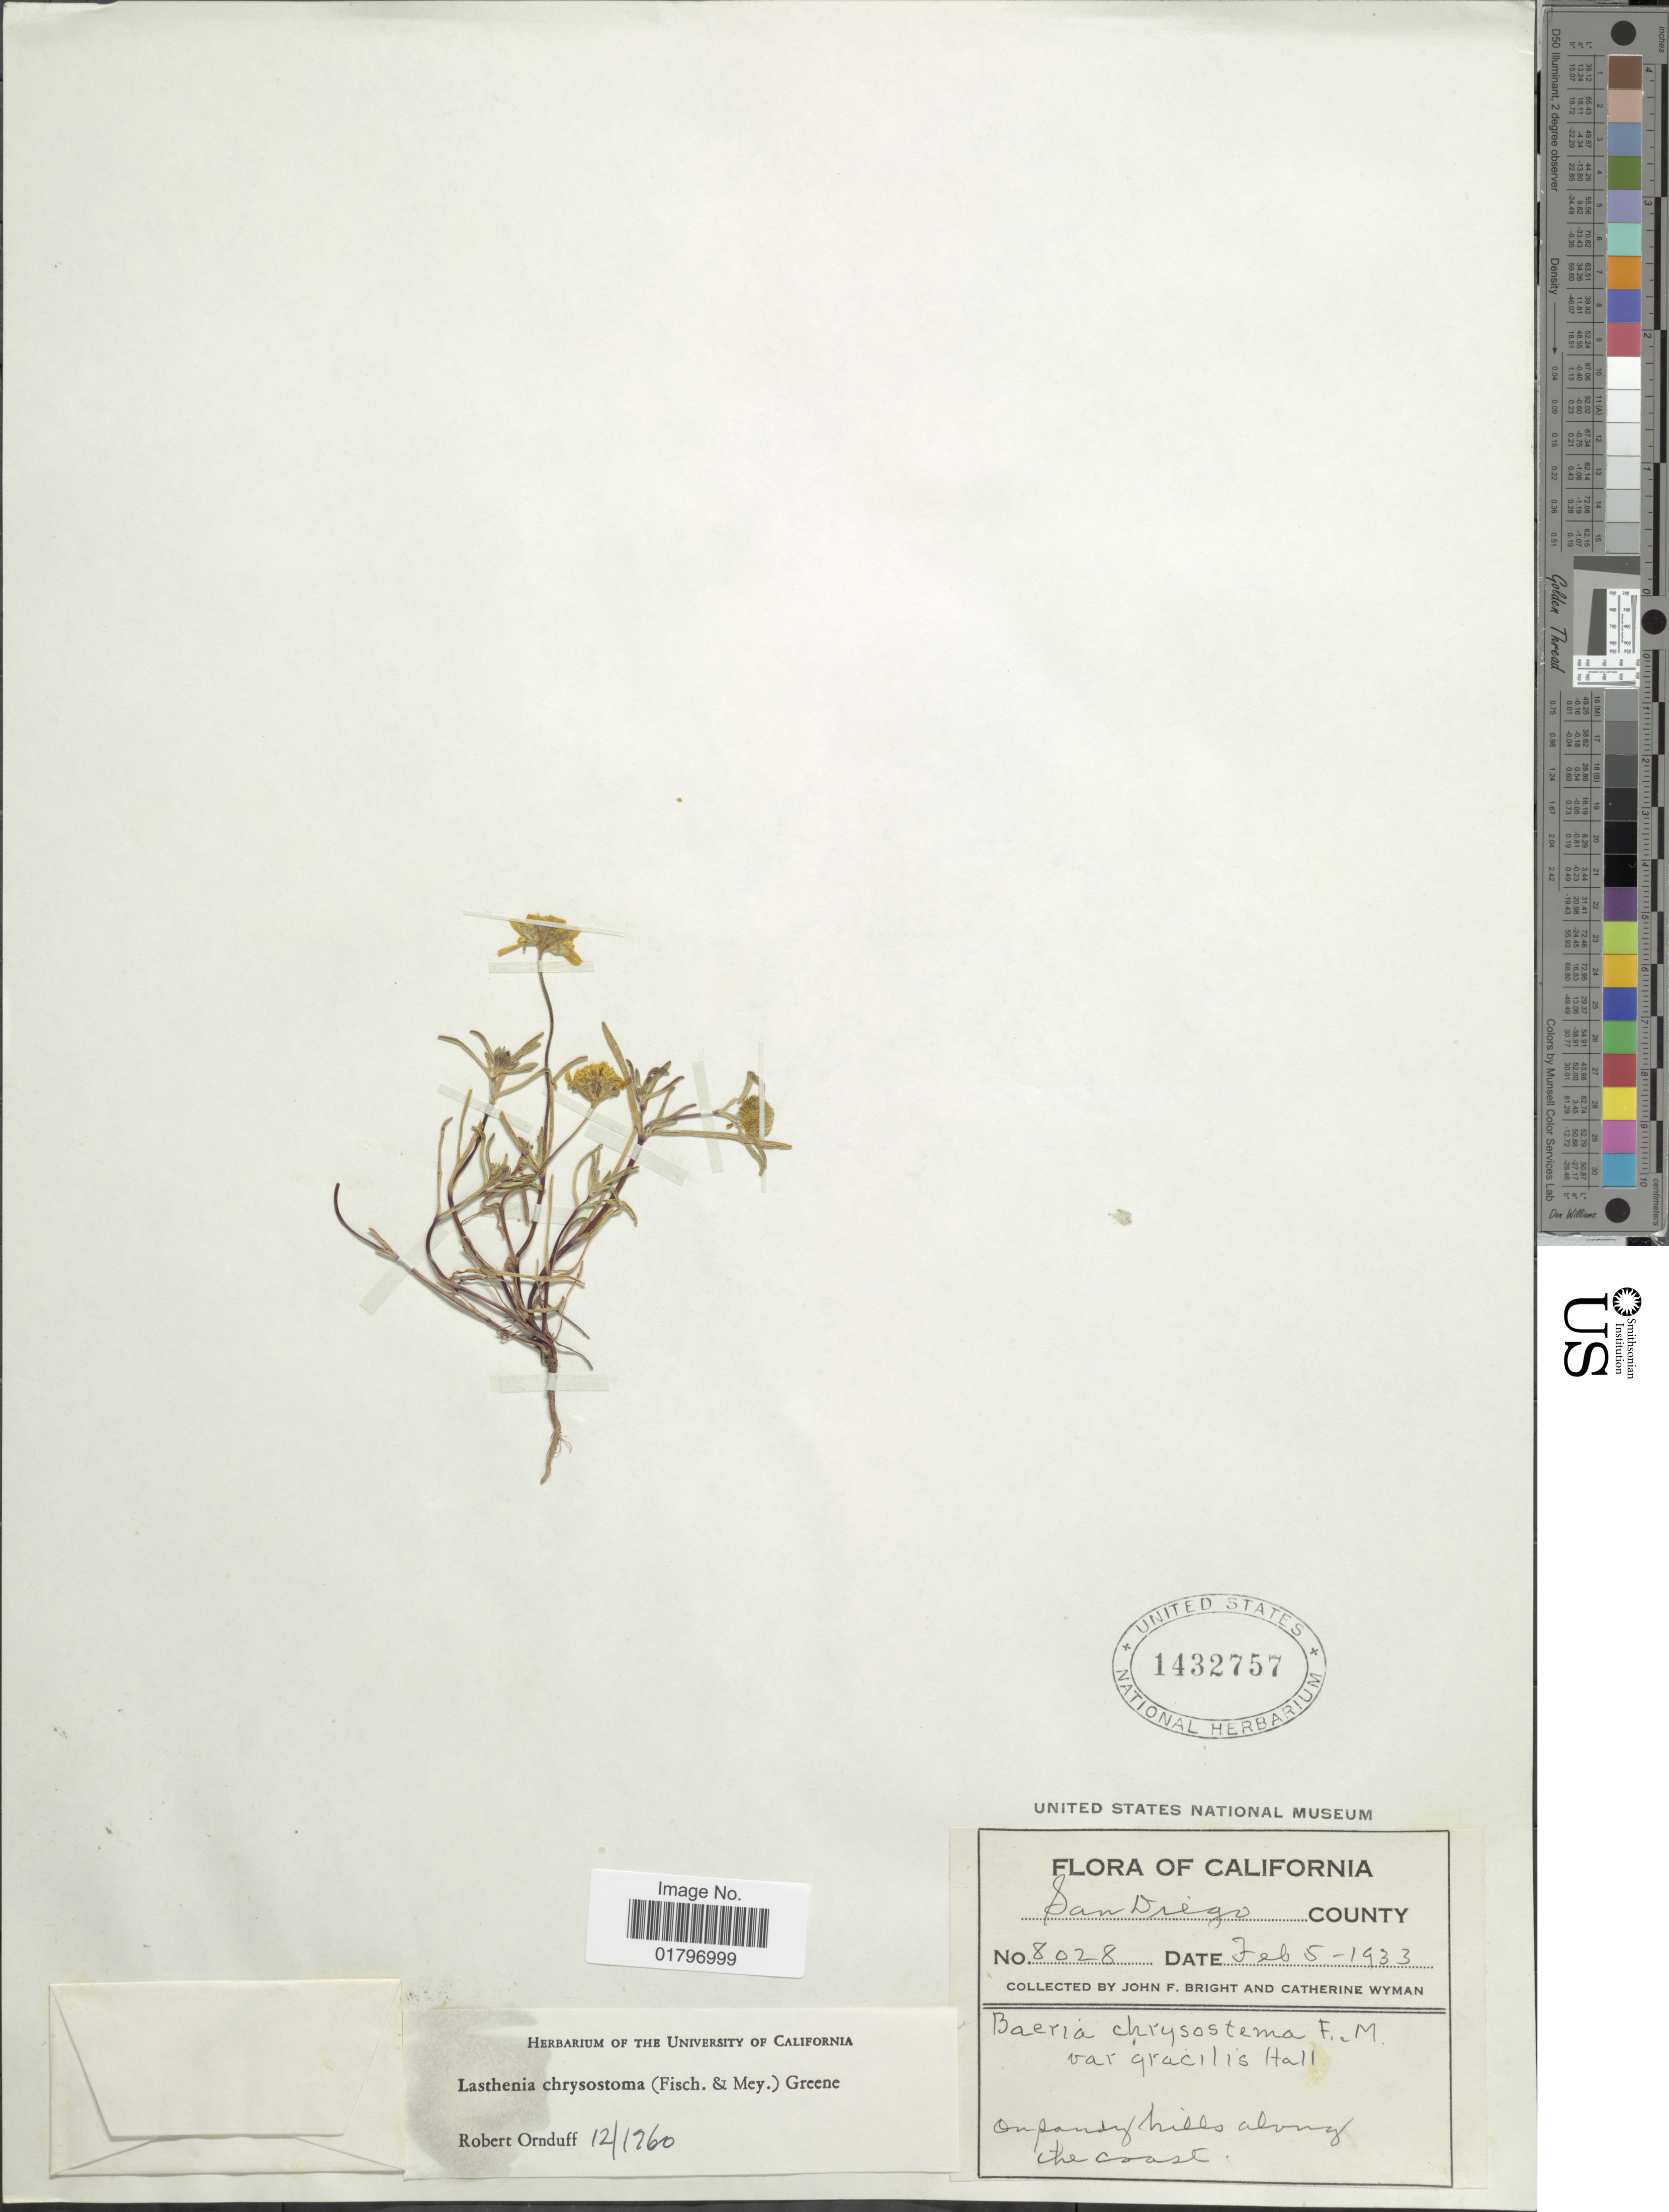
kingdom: Plantae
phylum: Tracheophyta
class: Magnoliopsida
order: Asterales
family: Asteraceae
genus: Lasthenia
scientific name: Lasthenia chrysostoma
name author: (Fisch. & C.A. Mey.) Greene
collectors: J. Bright & C. Wyman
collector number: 8028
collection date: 1933-02-05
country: United States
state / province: California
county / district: San Diego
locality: San Diego County. On sandy hills along the coast.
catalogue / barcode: US 1432757